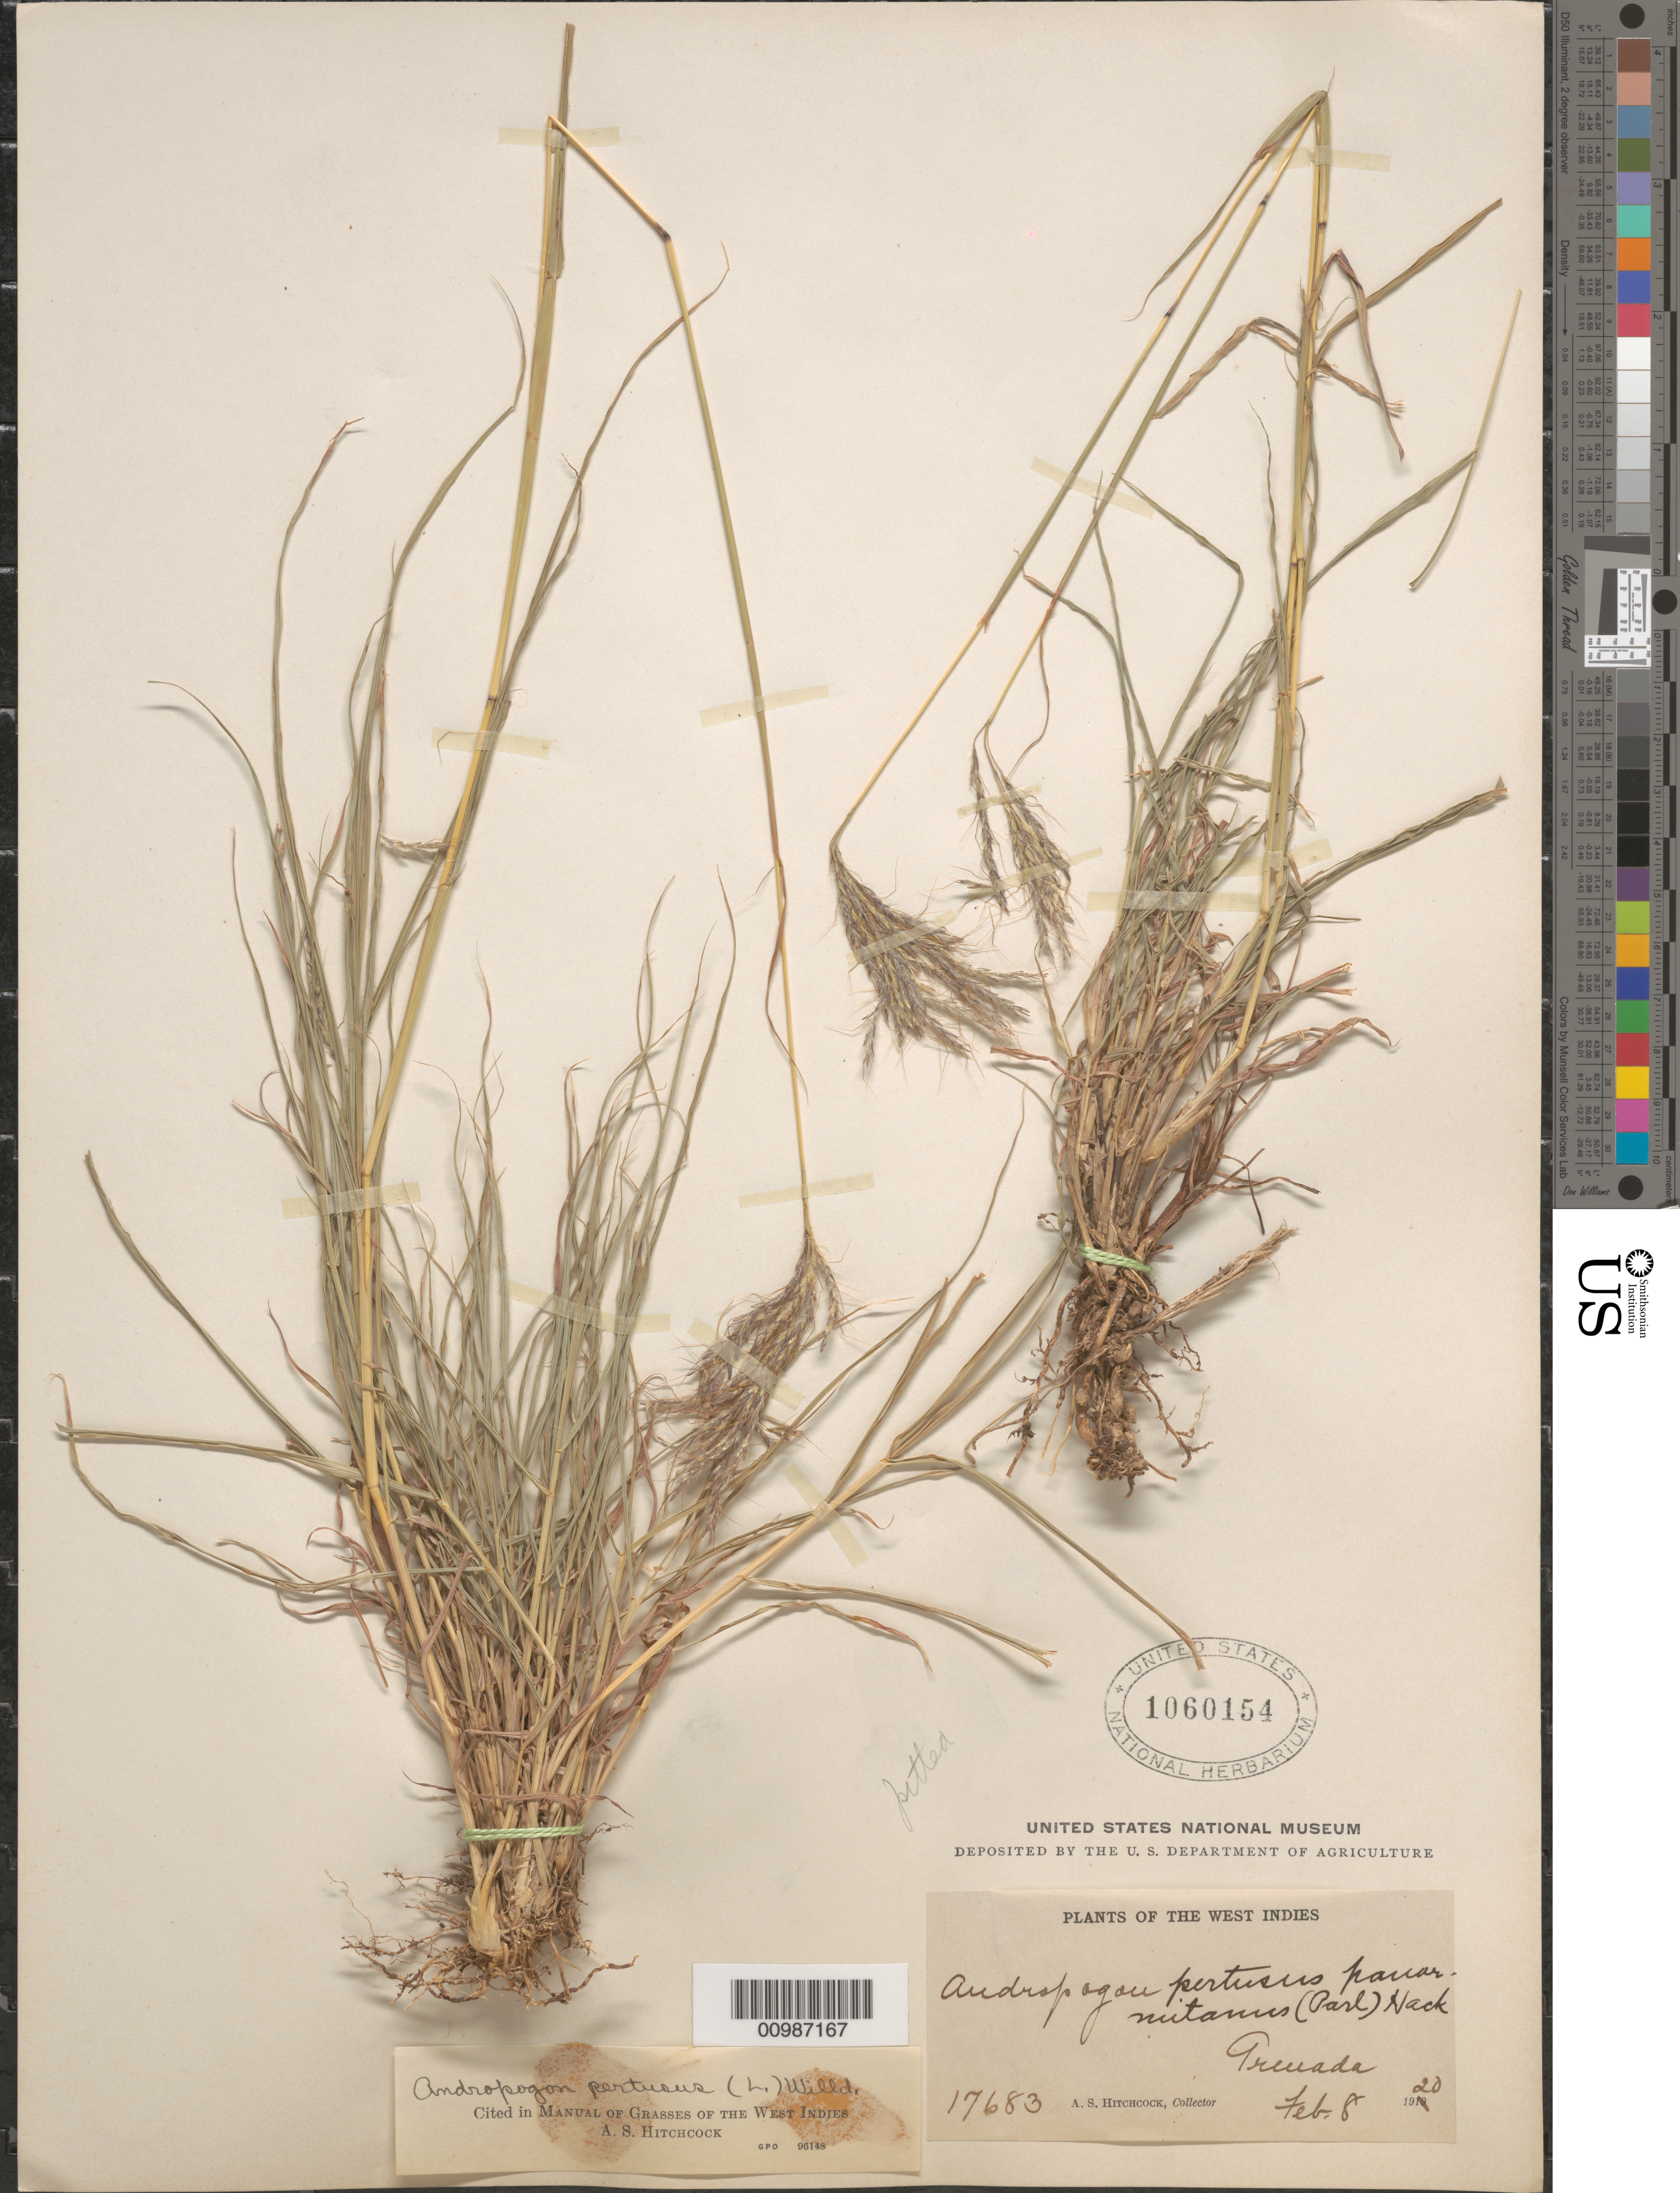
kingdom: Plantae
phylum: Tracheophyta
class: Liliopsida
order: Poales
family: Poaceae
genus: Andropogon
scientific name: Andropogon pertusus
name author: (L.) Willd.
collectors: A. S. Hitchcock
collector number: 17683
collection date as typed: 08 Feb 1920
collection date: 1920-02-08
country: Grenada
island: Grenada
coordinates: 0 N, 0 E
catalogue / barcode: US 1060154